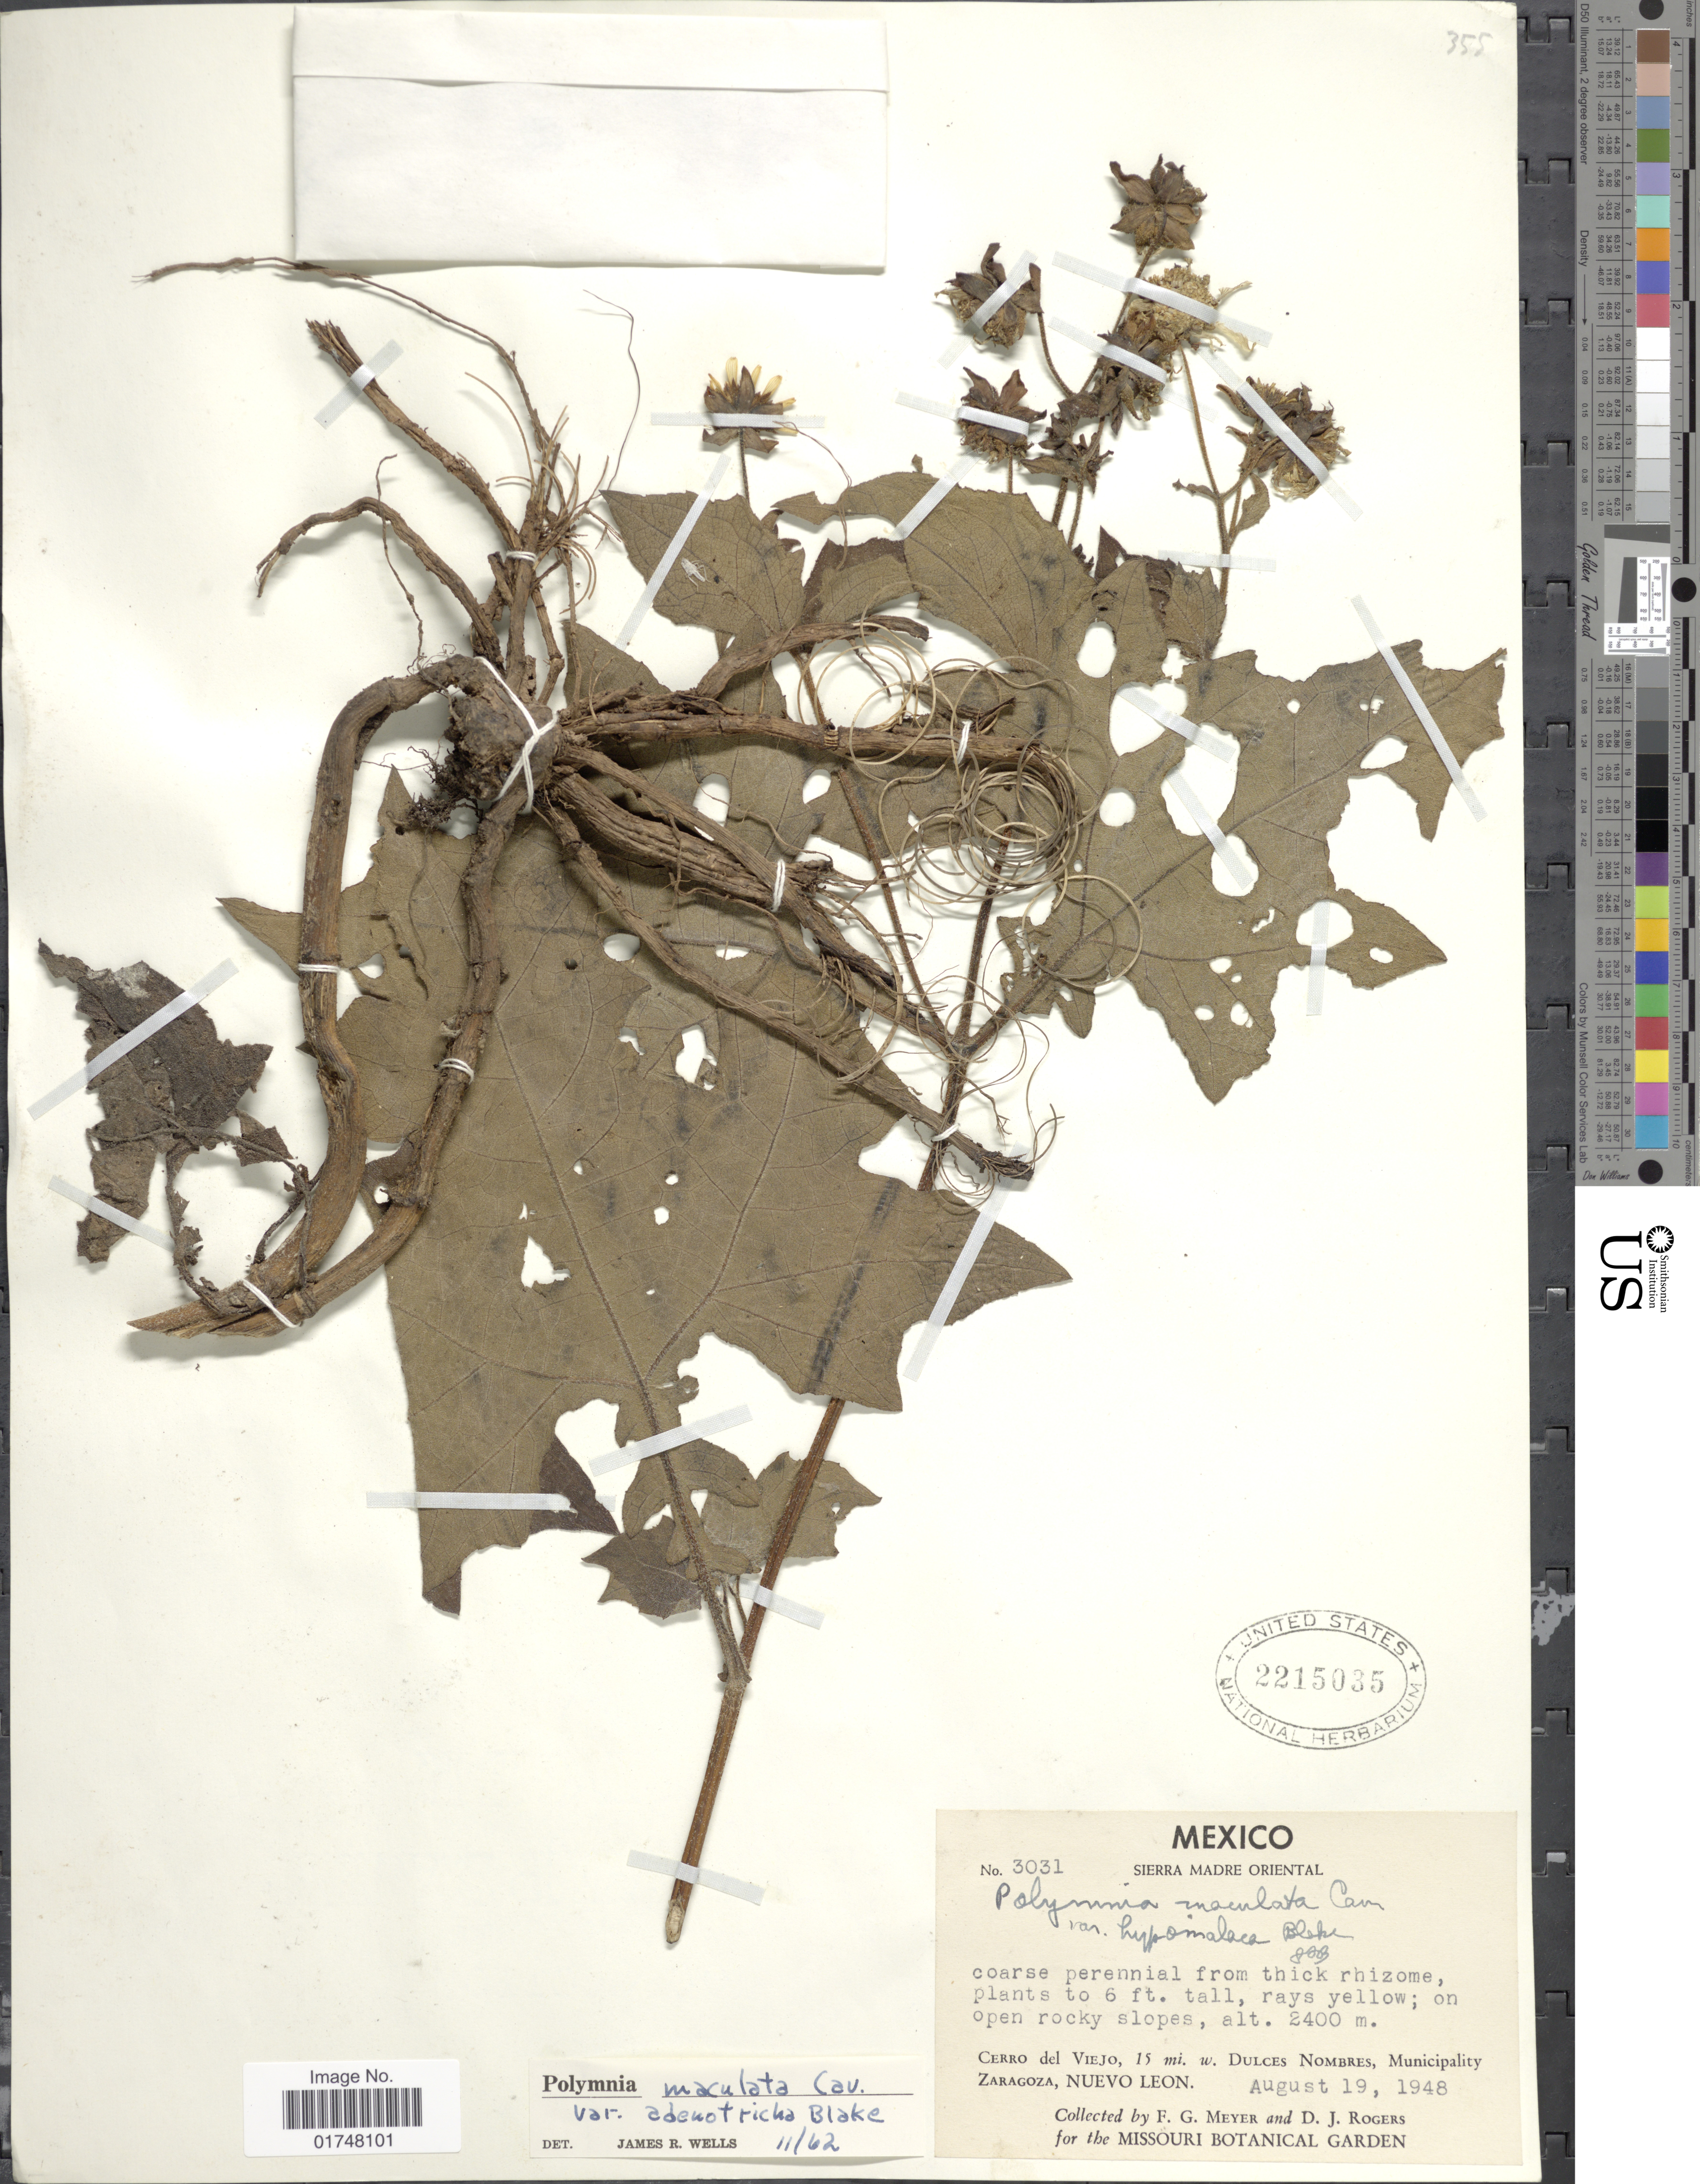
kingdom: Plantae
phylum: Tracheophyta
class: Magnoliopsida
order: Asterales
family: Asteraceae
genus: Smallanthus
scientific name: Smallanthus maculatus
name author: (Cav.) H. Rob.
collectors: F. G. Meyer & D. J. Rogers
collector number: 3031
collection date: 1948-08-19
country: Mexico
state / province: Nuevo León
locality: Cerro del Viejo 15 mi W. Dulces Nombres Municipality Zaragoza, Sierra Madre Oriental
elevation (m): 2400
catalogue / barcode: US 2215035